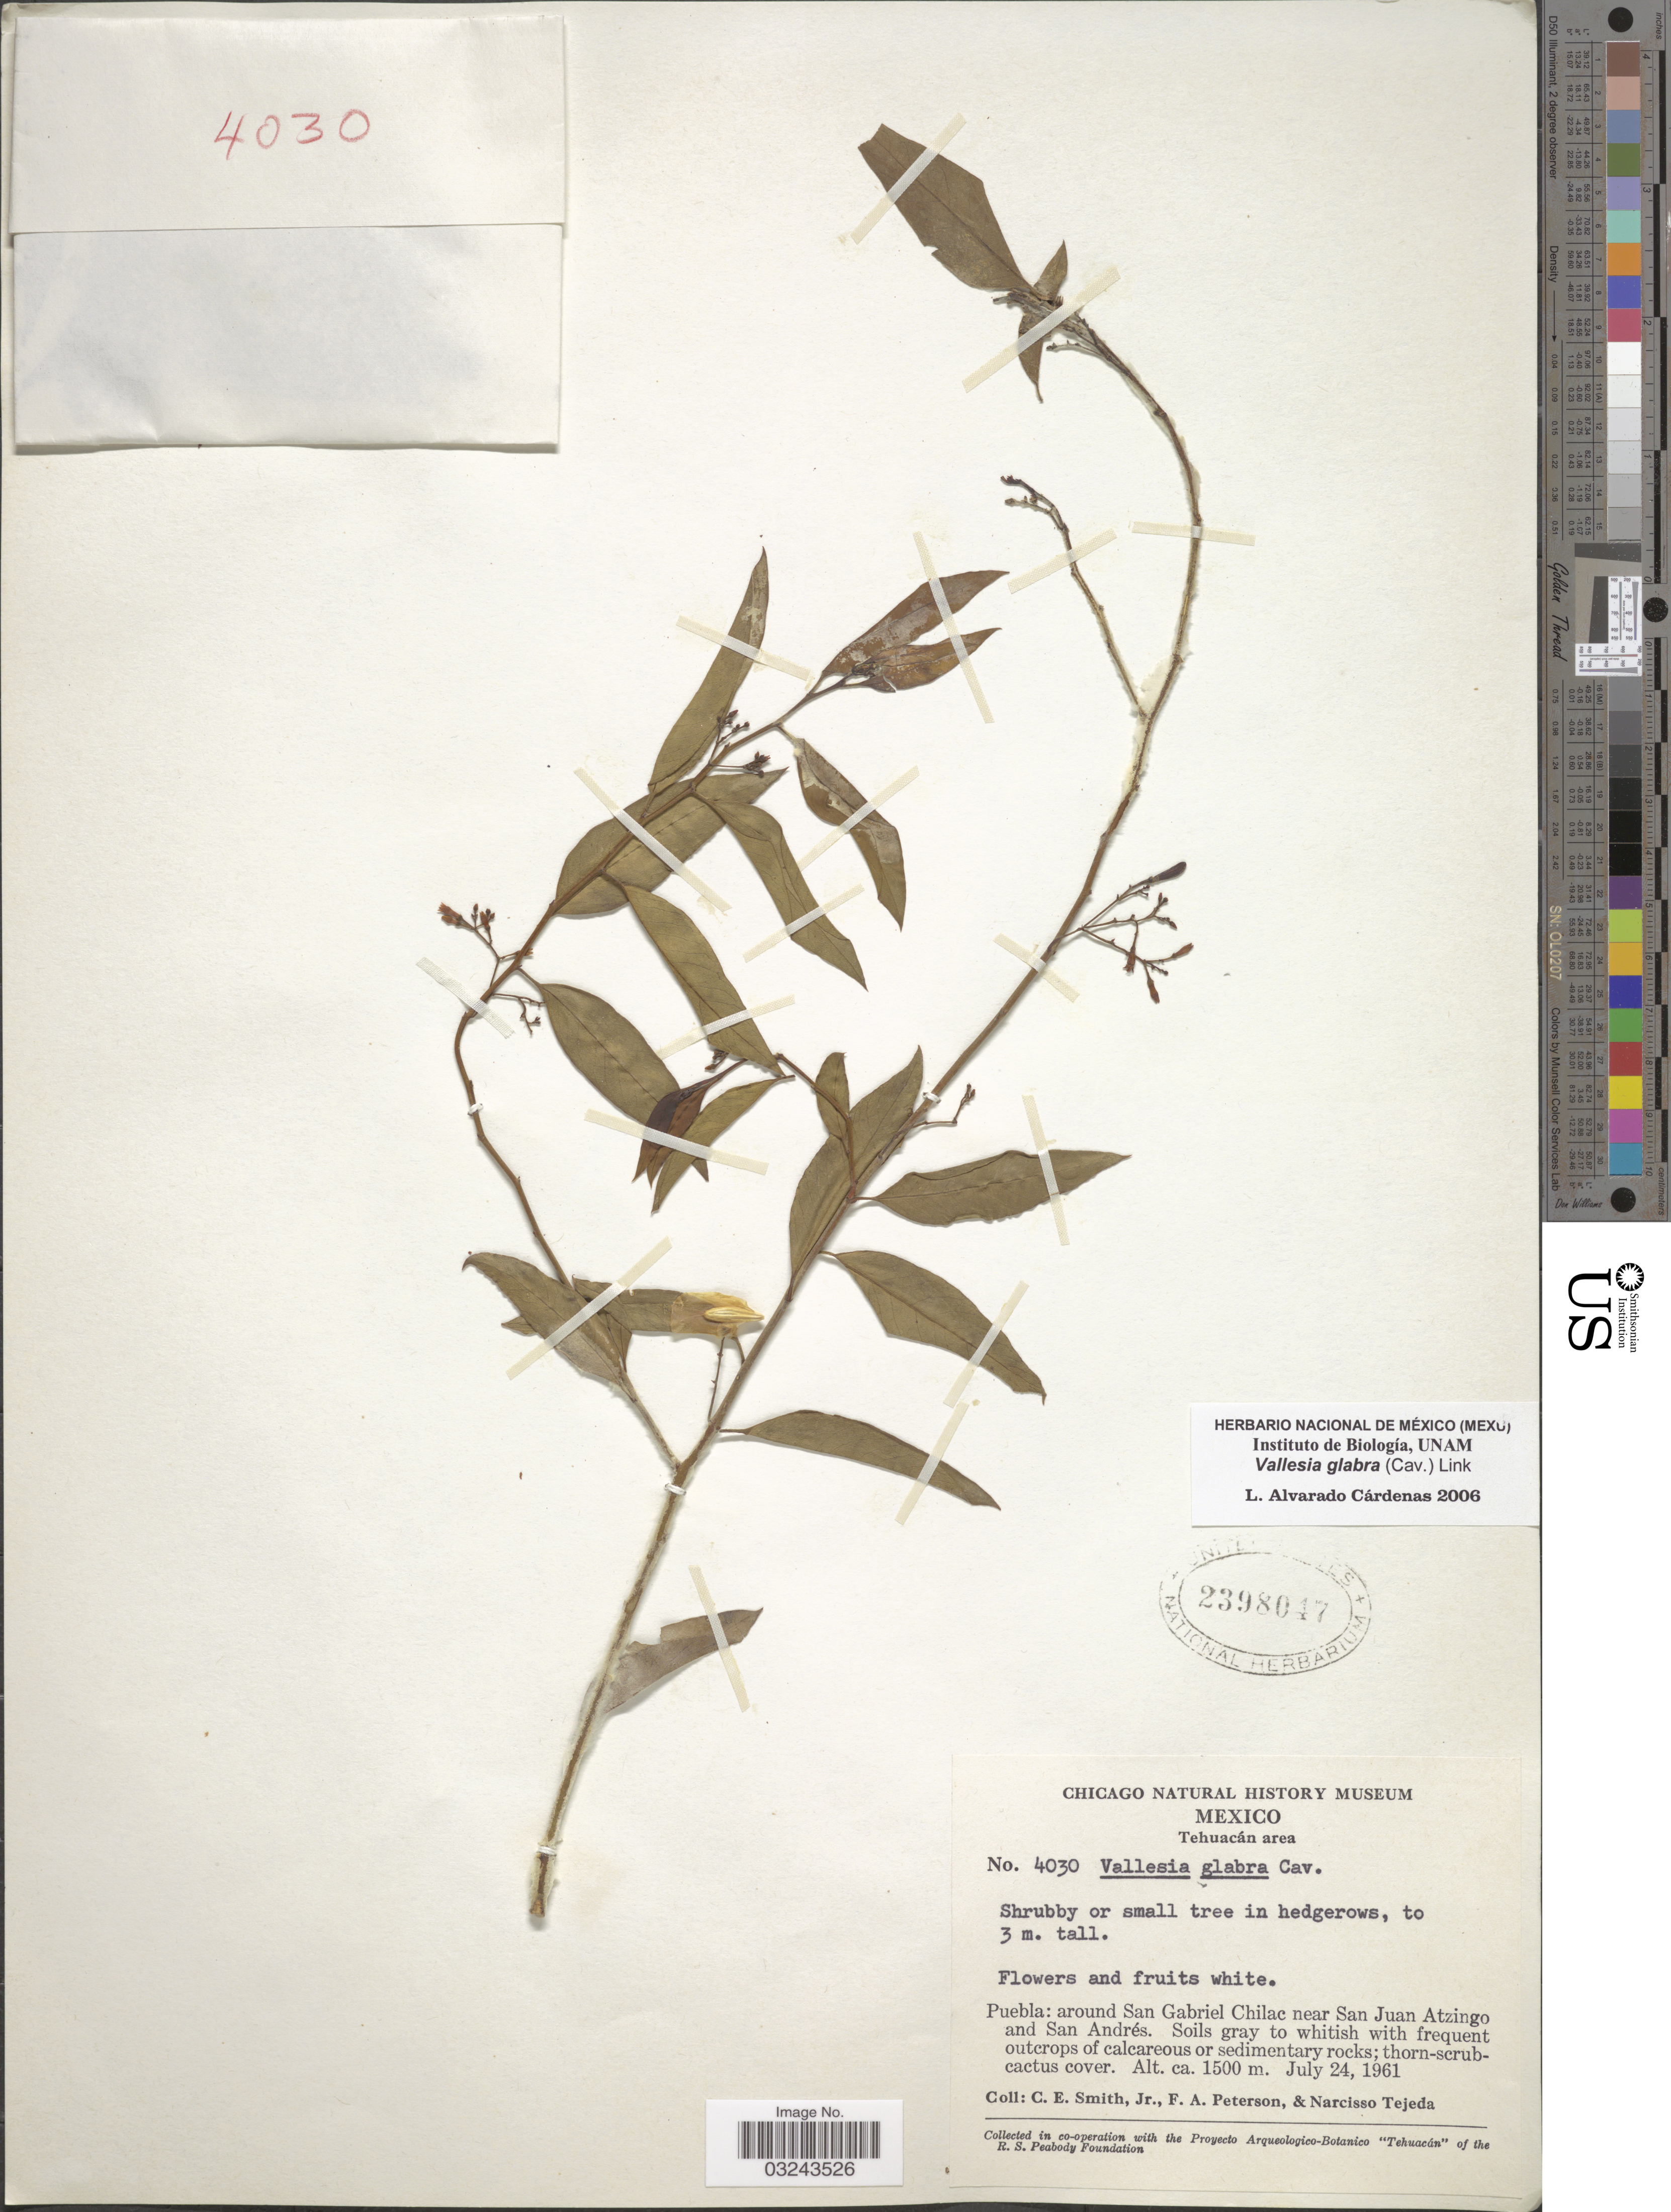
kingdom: Plantae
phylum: Tracheophyta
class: Magnoliopsida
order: Gentianales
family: Apocynaceae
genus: Vallesia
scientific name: Vallesia glabra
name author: (Cav.) Link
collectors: C. E. Smith Jr., F. A. Peterson & N. Tejeda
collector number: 4030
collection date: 1961-07-24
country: Mexico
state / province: Puebla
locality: Tehuacán area, Around San Gabriel Chilac near San Juan Atzingo and San Andrés.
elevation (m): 1500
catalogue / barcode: US 2398047